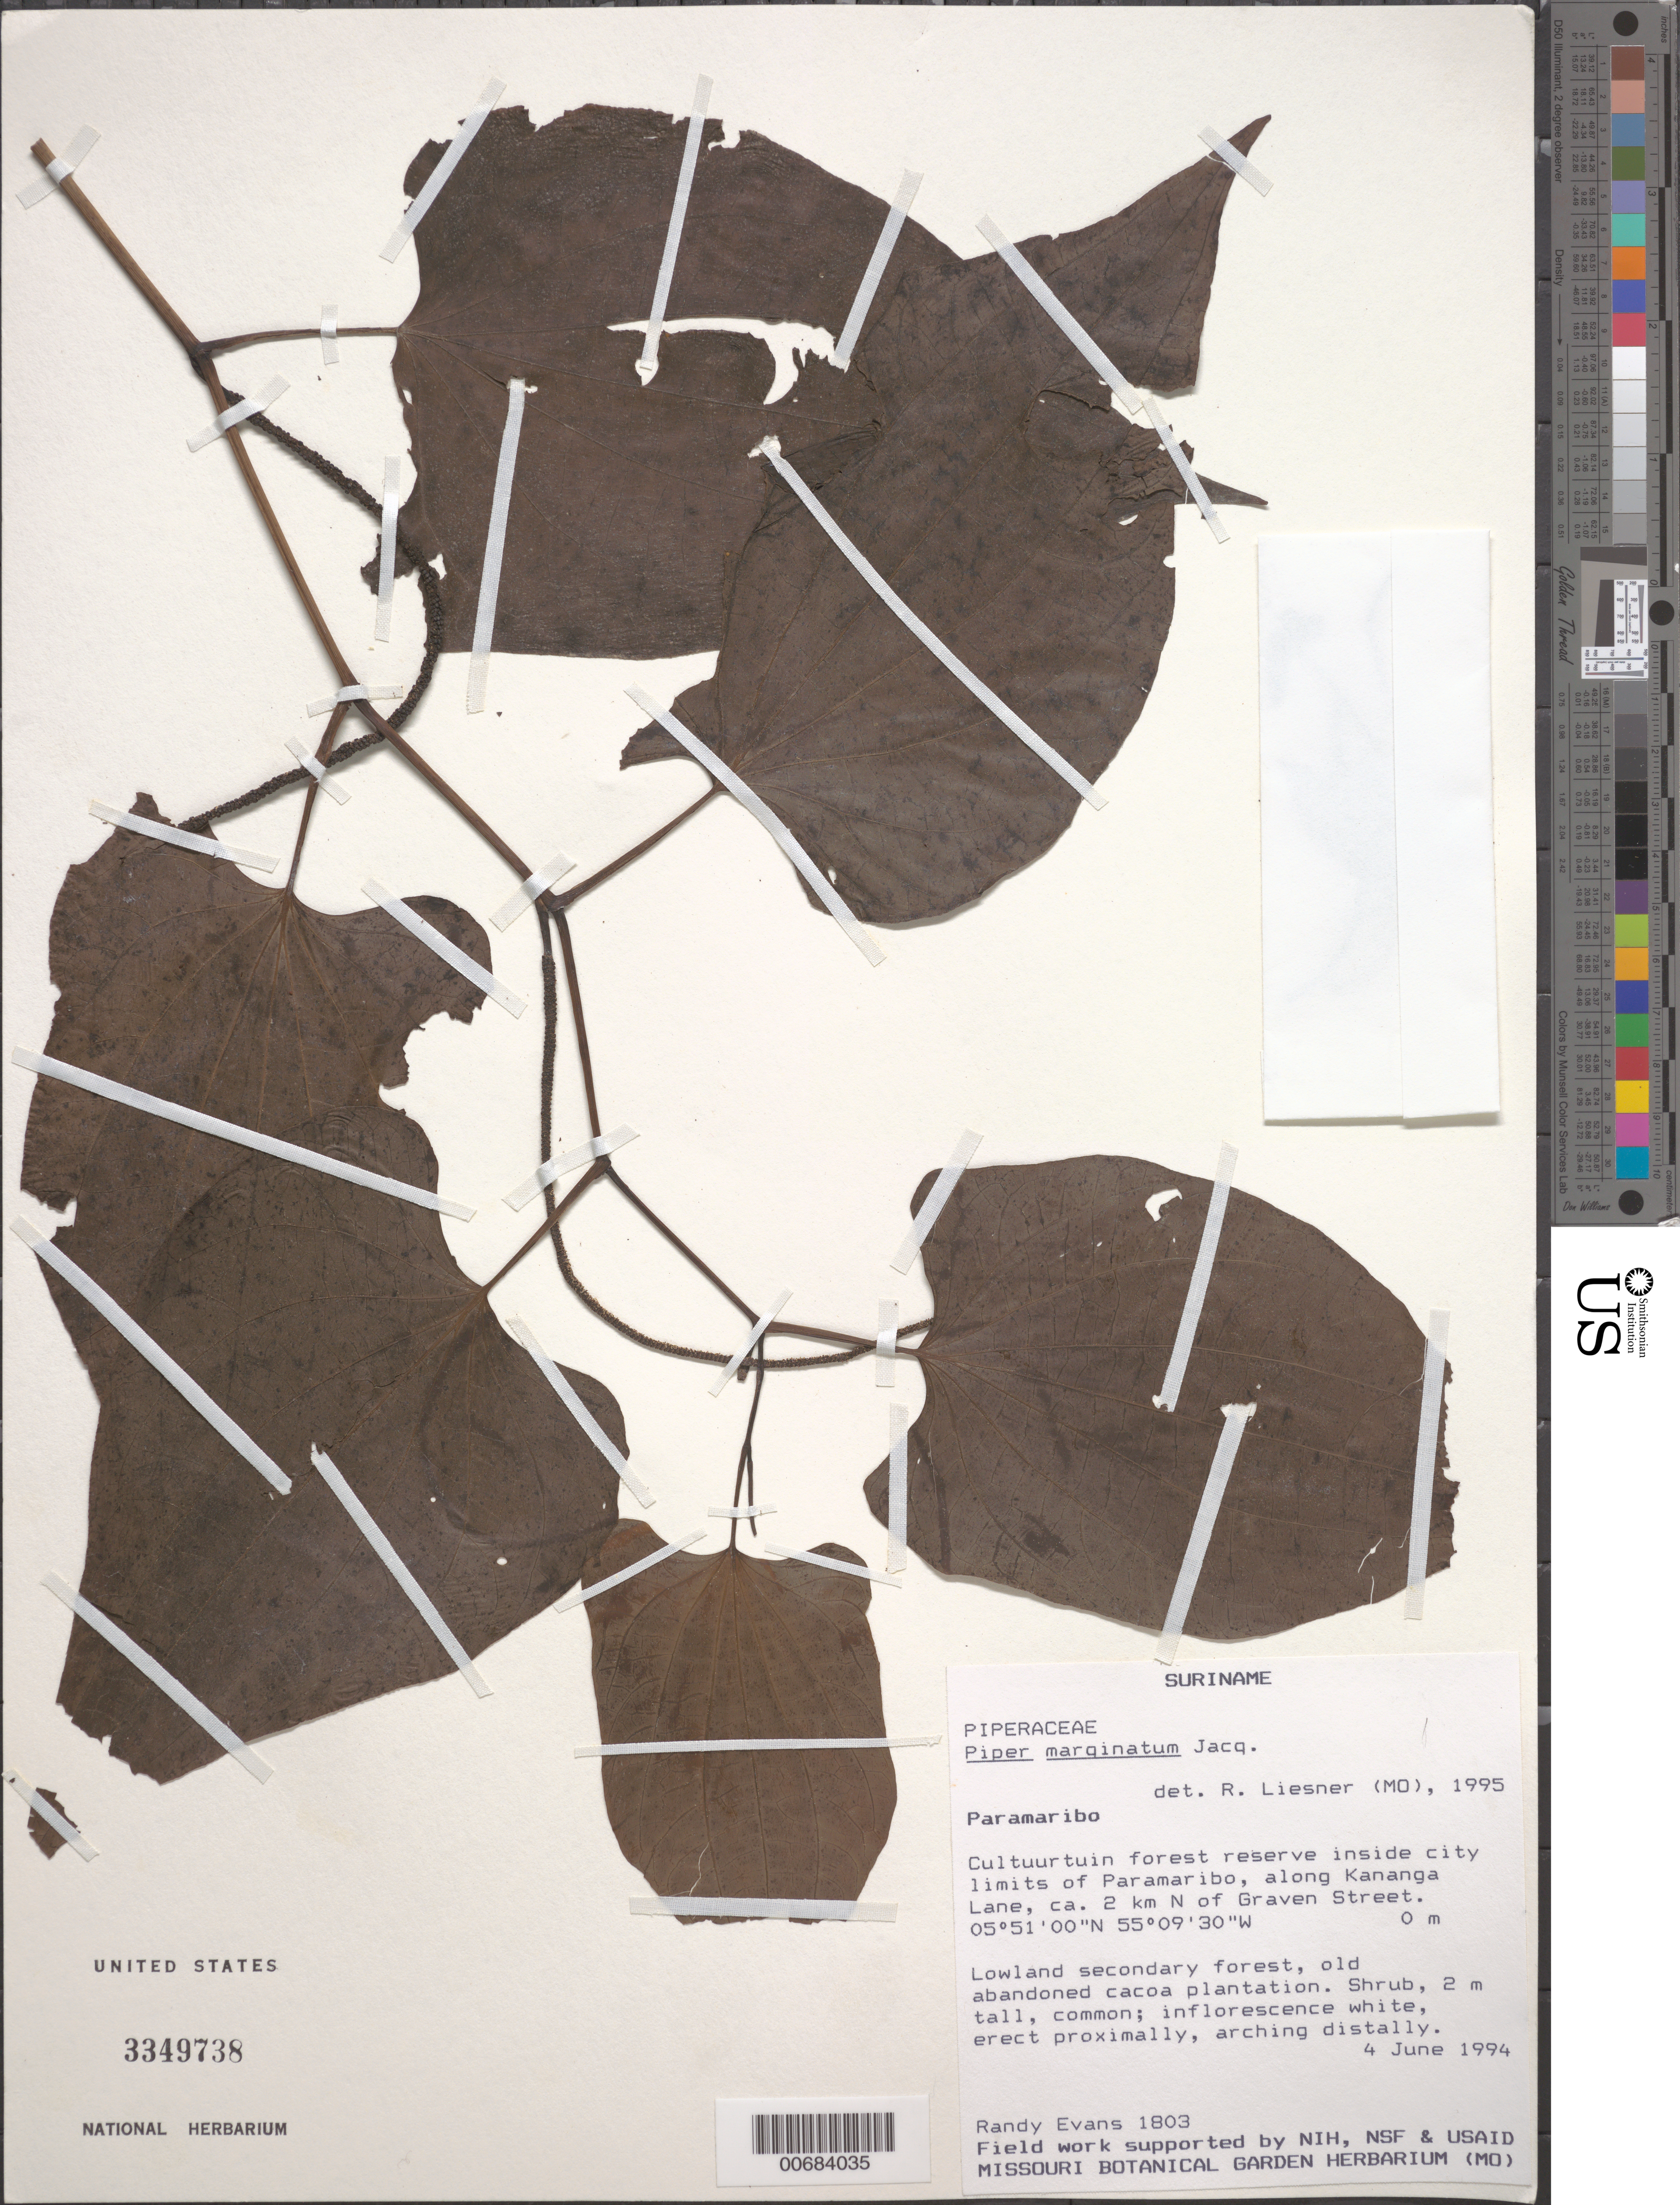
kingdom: Plantae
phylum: Tracheophyta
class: Magnoliopsida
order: Piperales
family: Piperaceae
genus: Piper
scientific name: Piper marginatum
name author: Jacq.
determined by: Liesner, R. L.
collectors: R. Evans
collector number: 1803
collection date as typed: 4-Jun-94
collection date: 1994-06-04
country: Suriname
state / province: Paramaribo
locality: Paramaribo, Cultuurtuin Forest Reserve, along Kananga Lane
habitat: Lowland secondary forest, old abandoned cacao plantation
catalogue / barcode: US 3349738